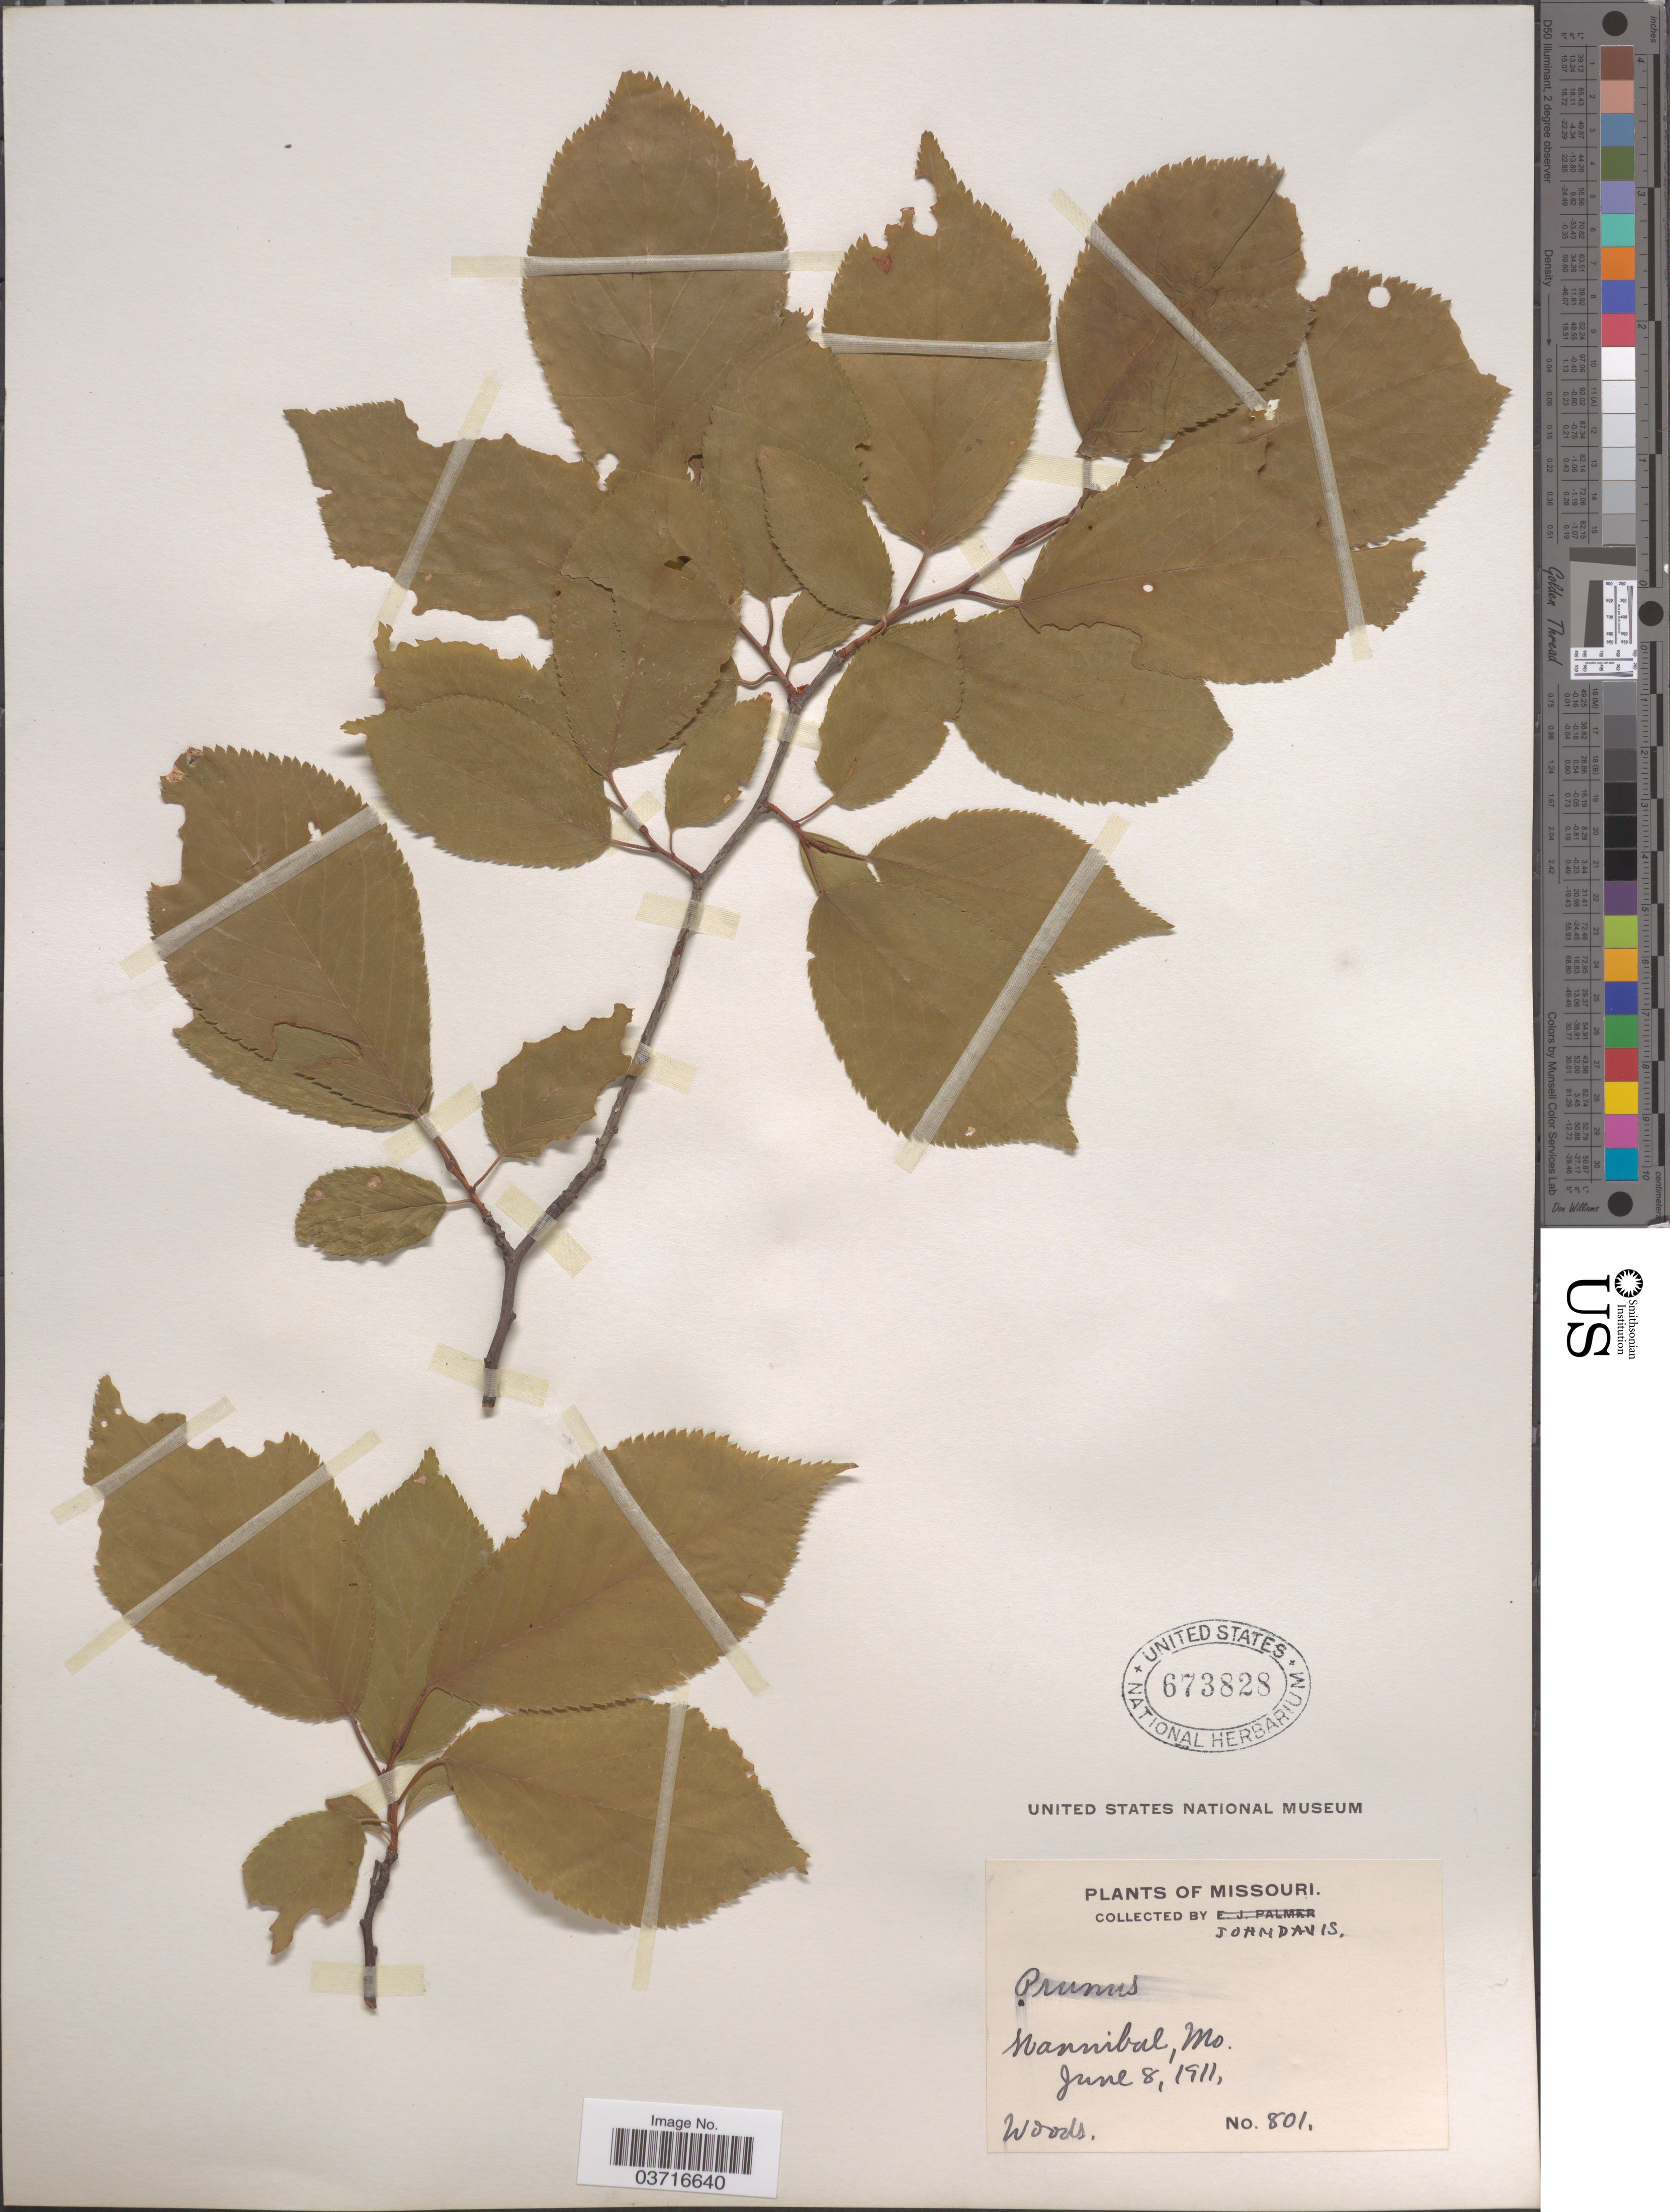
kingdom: Plantae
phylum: Tracheophyta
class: Magnoliopsida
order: Rosales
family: Rosaceae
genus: Prunus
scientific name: Prunus sp.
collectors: J. Davis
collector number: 801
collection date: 1911-06-08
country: United States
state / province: Missouri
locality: Hannibal.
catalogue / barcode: US 673828